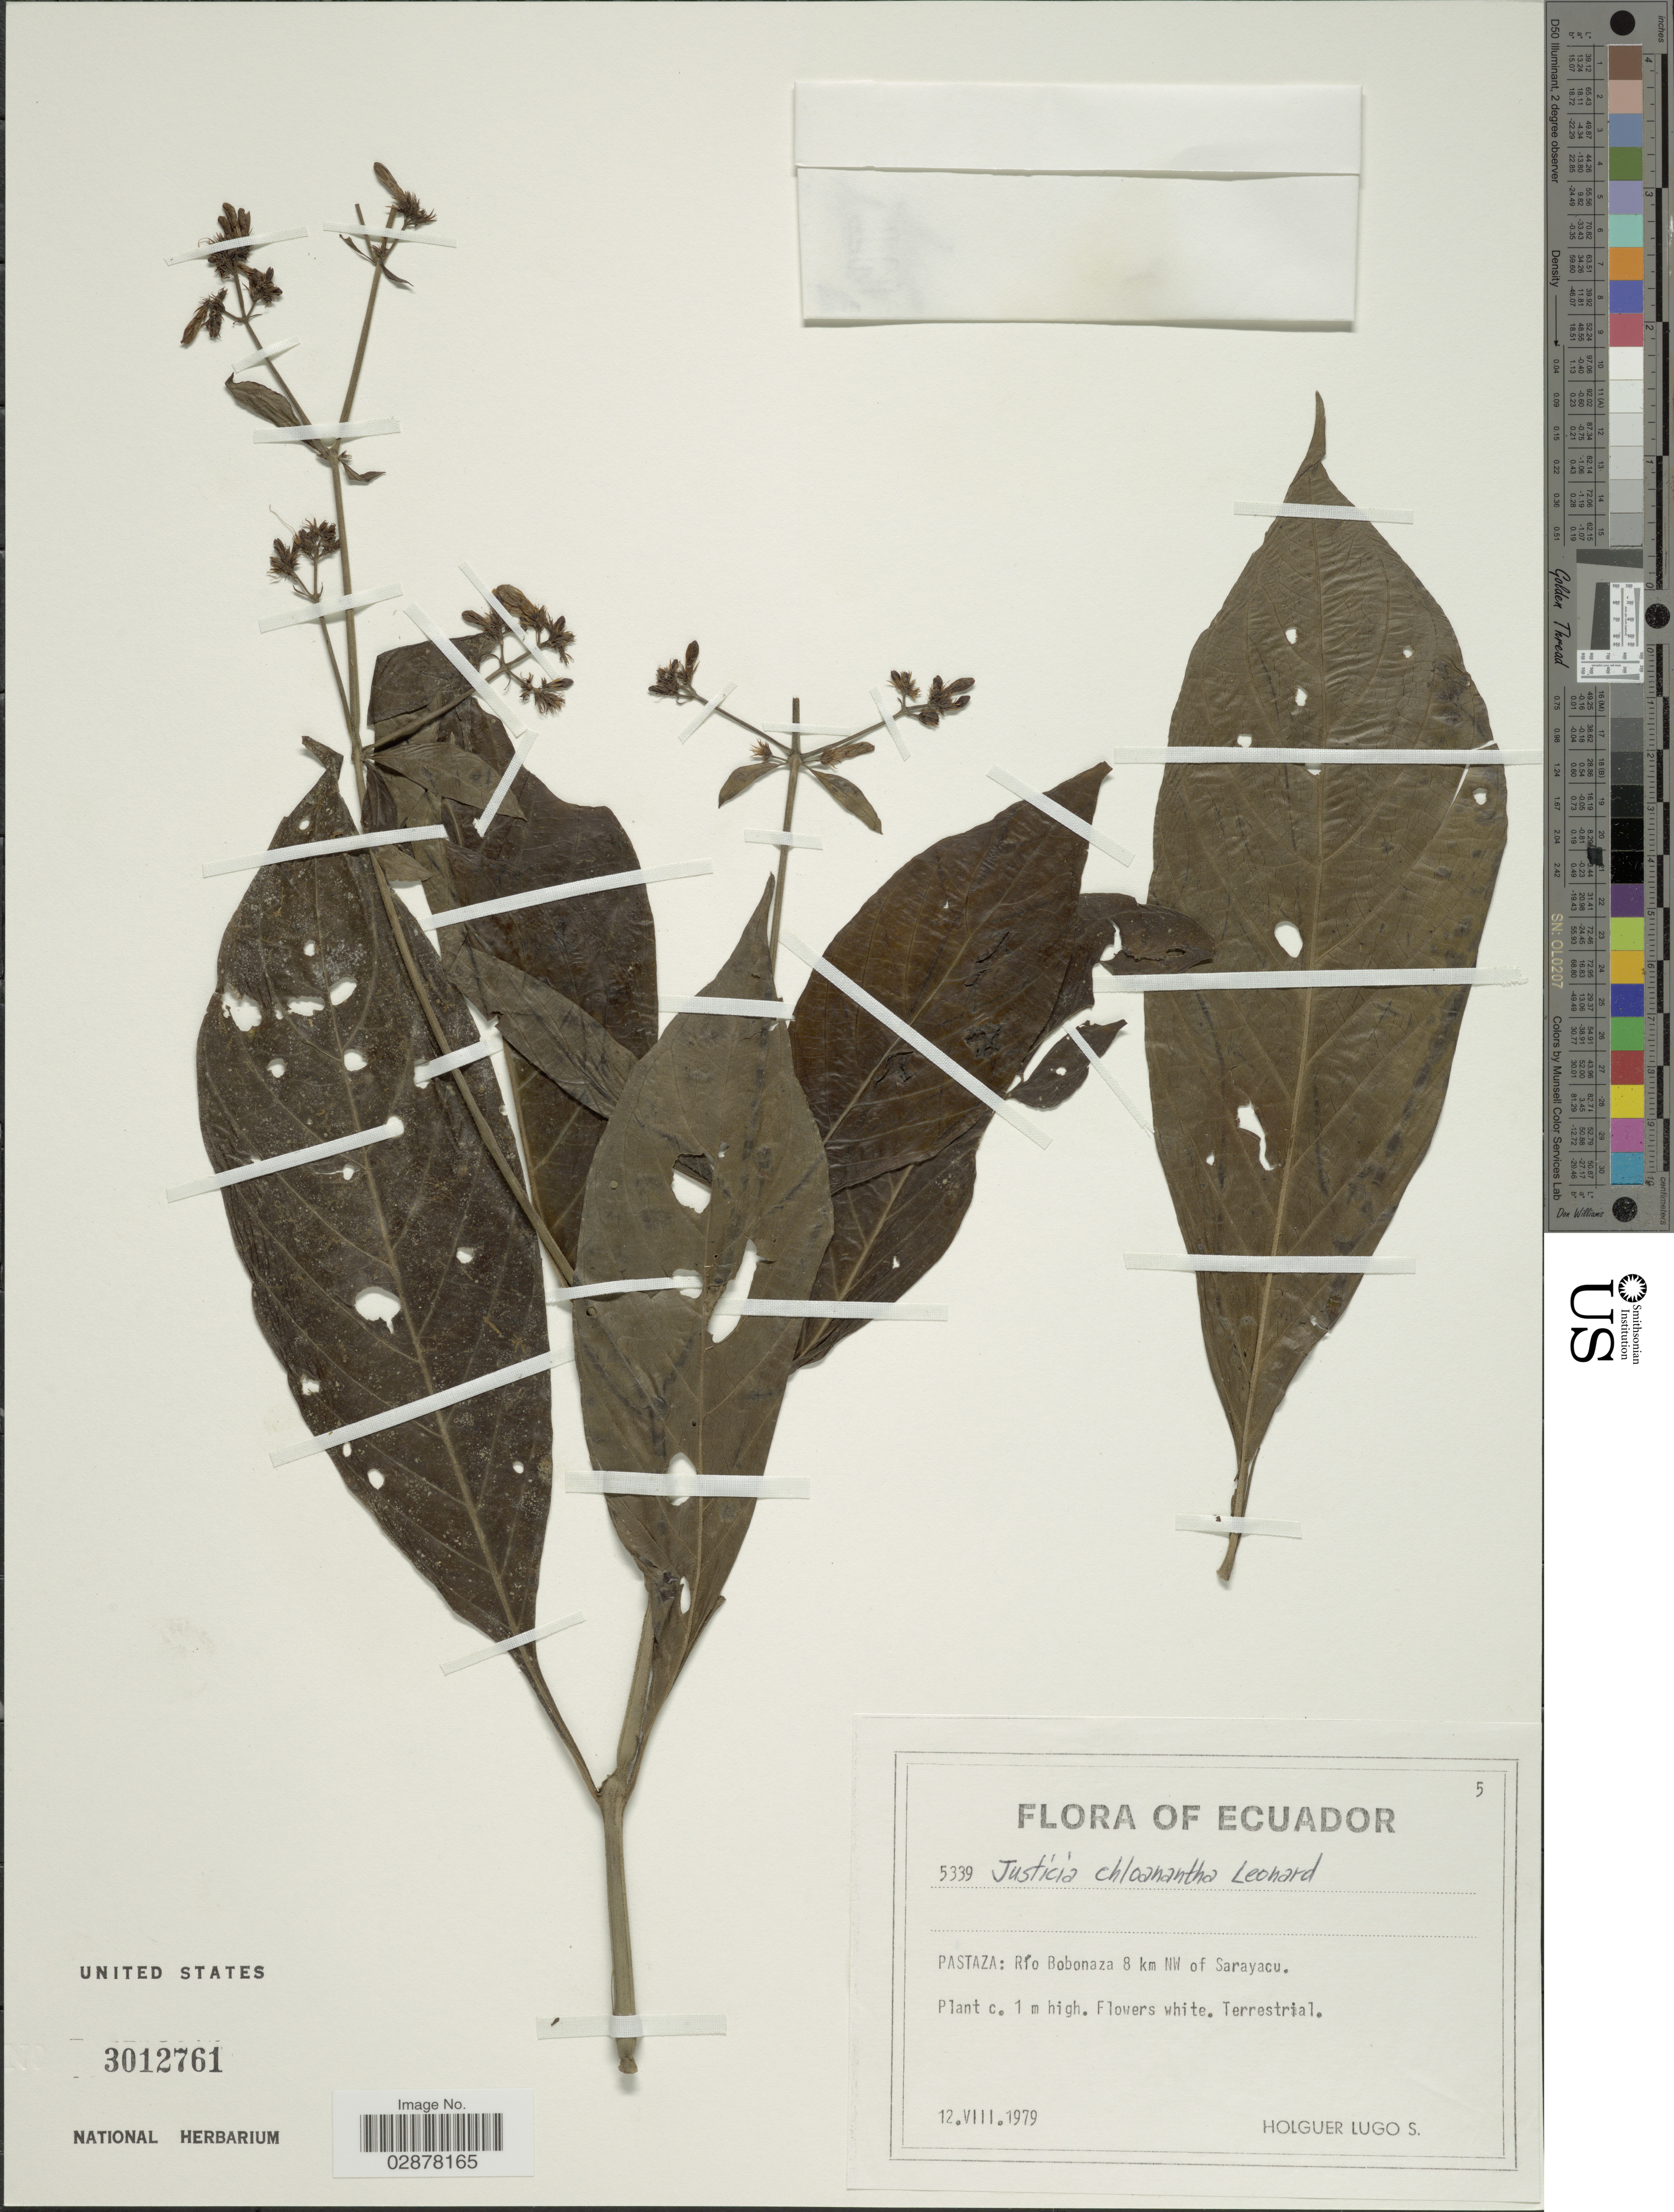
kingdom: Plantae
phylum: Tracheophyta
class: Magnoliopsida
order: Lamiales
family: Acanthaceae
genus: Justicia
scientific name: Justicia chloanantha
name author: Leonard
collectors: H. Lugo S.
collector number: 5339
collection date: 1979-08-12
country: Ecuador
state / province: Pastaza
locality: Río Bobonaza 8 km NW of Sarayacu.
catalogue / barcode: US 3012761